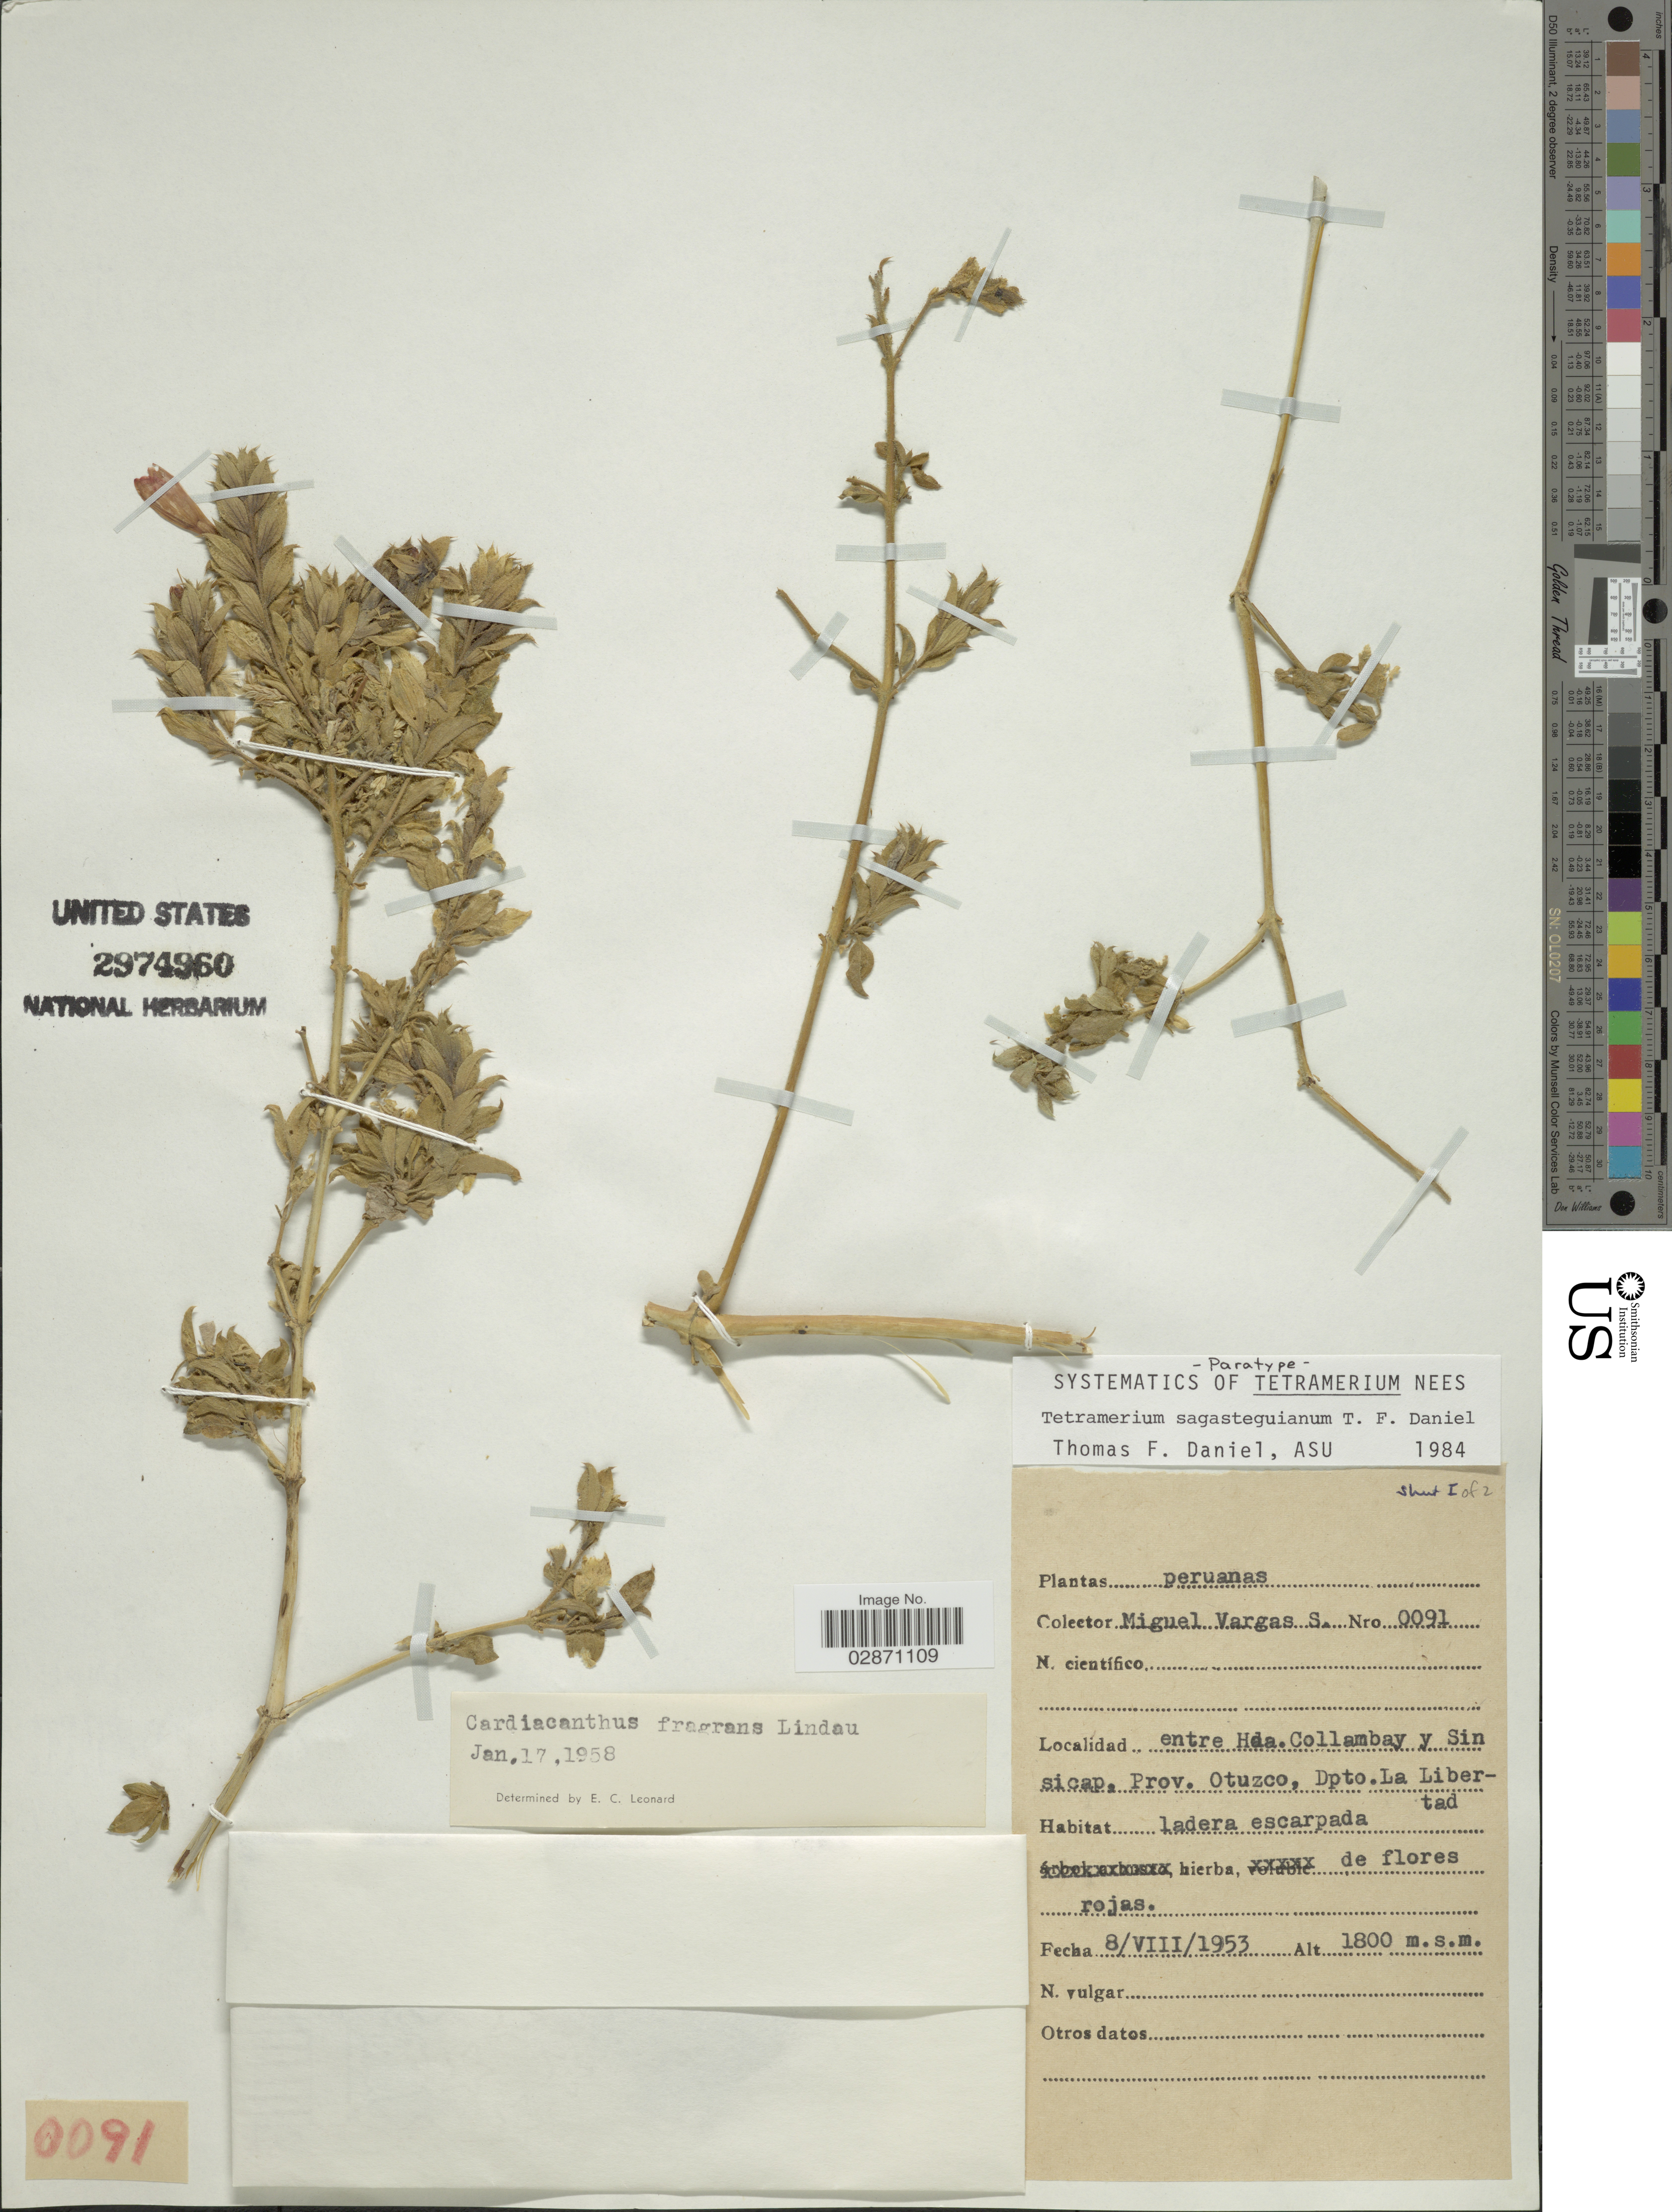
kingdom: Plantae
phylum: Tracheophyta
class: Magnoliopsida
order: Lamiales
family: Acanthaceae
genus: Tetramerium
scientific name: Tetramerium sagasteguianum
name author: T.F. Daniel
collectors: M. Vargas S.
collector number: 0091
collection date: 1953-08-08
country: Peru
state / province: La Libertad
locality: Entre Hda. Collambay y Sinsicap, Prov. Otuzco. Dpto. La Libertad.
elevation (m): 1800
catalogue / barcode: US 2974960